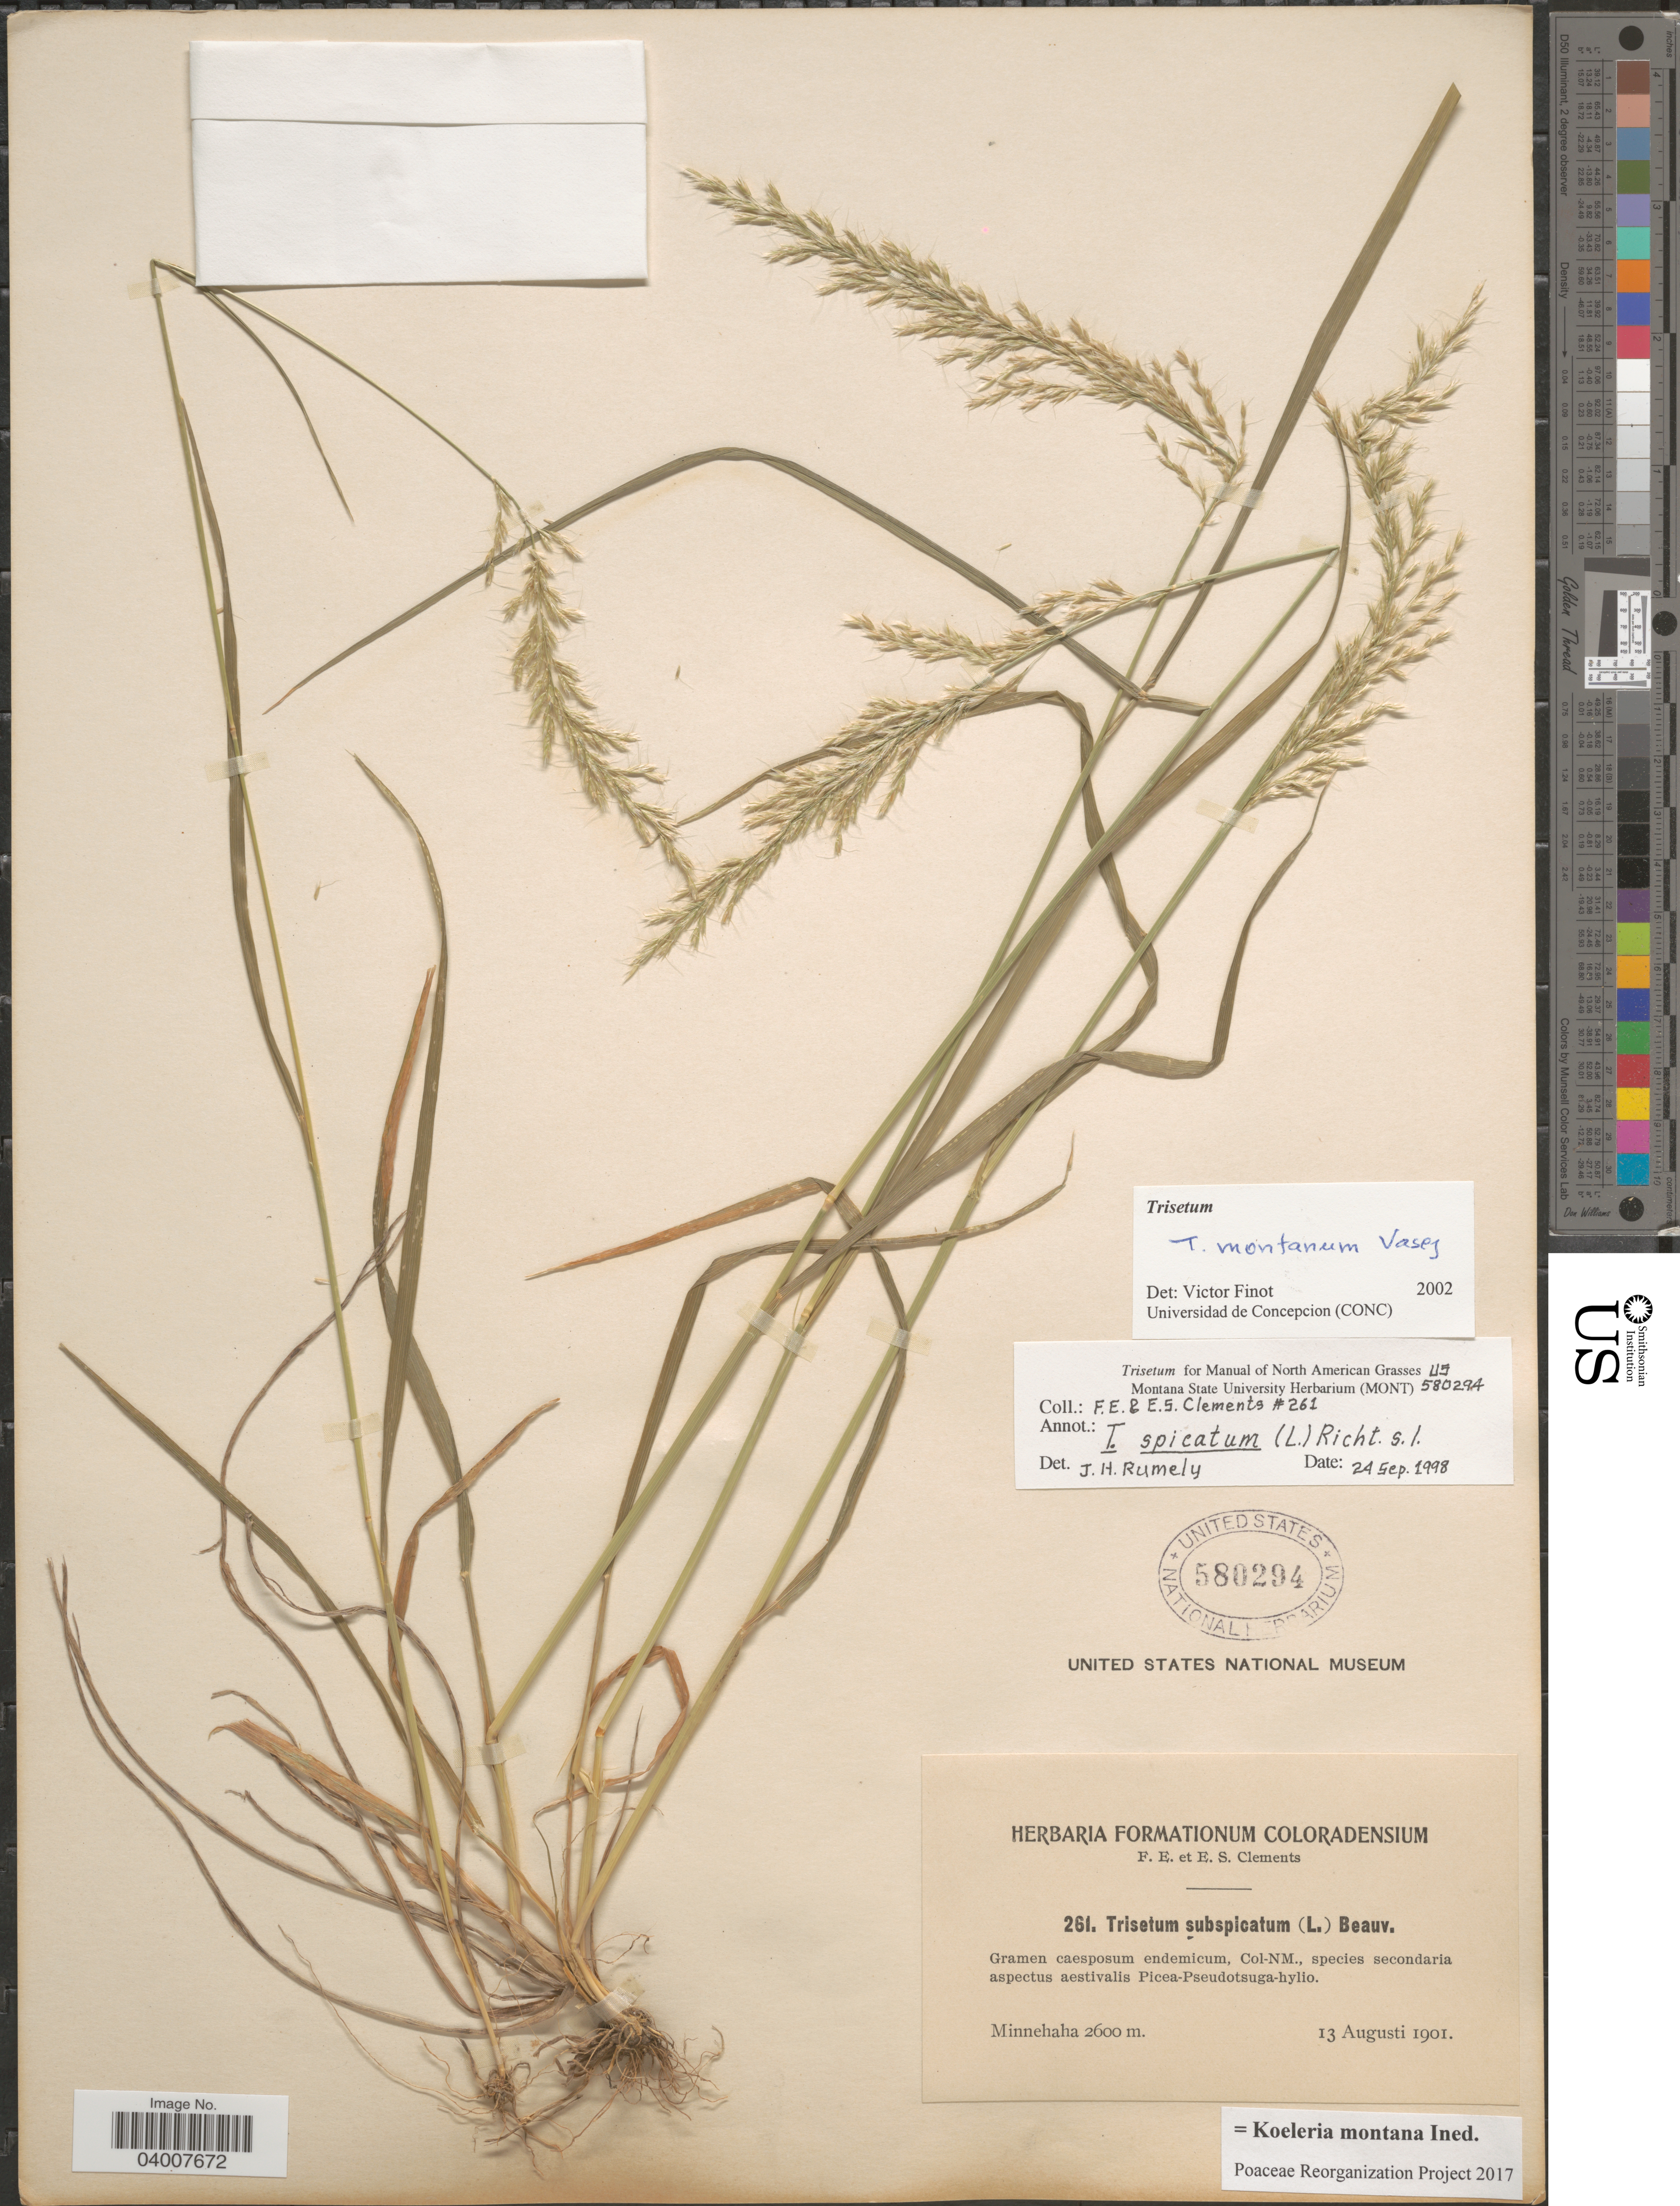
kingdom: Plantae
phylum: Tracheophyta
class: Liliopsida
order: Poales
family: Poaceae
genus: Koeleria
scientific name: Koeleria montana ined.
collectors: F. E. Clements & E. S. Clements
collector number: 261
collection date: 1901-08-13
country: United States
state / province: Colorado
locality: Minnehaha.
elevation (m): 2600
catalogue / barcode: US 580294